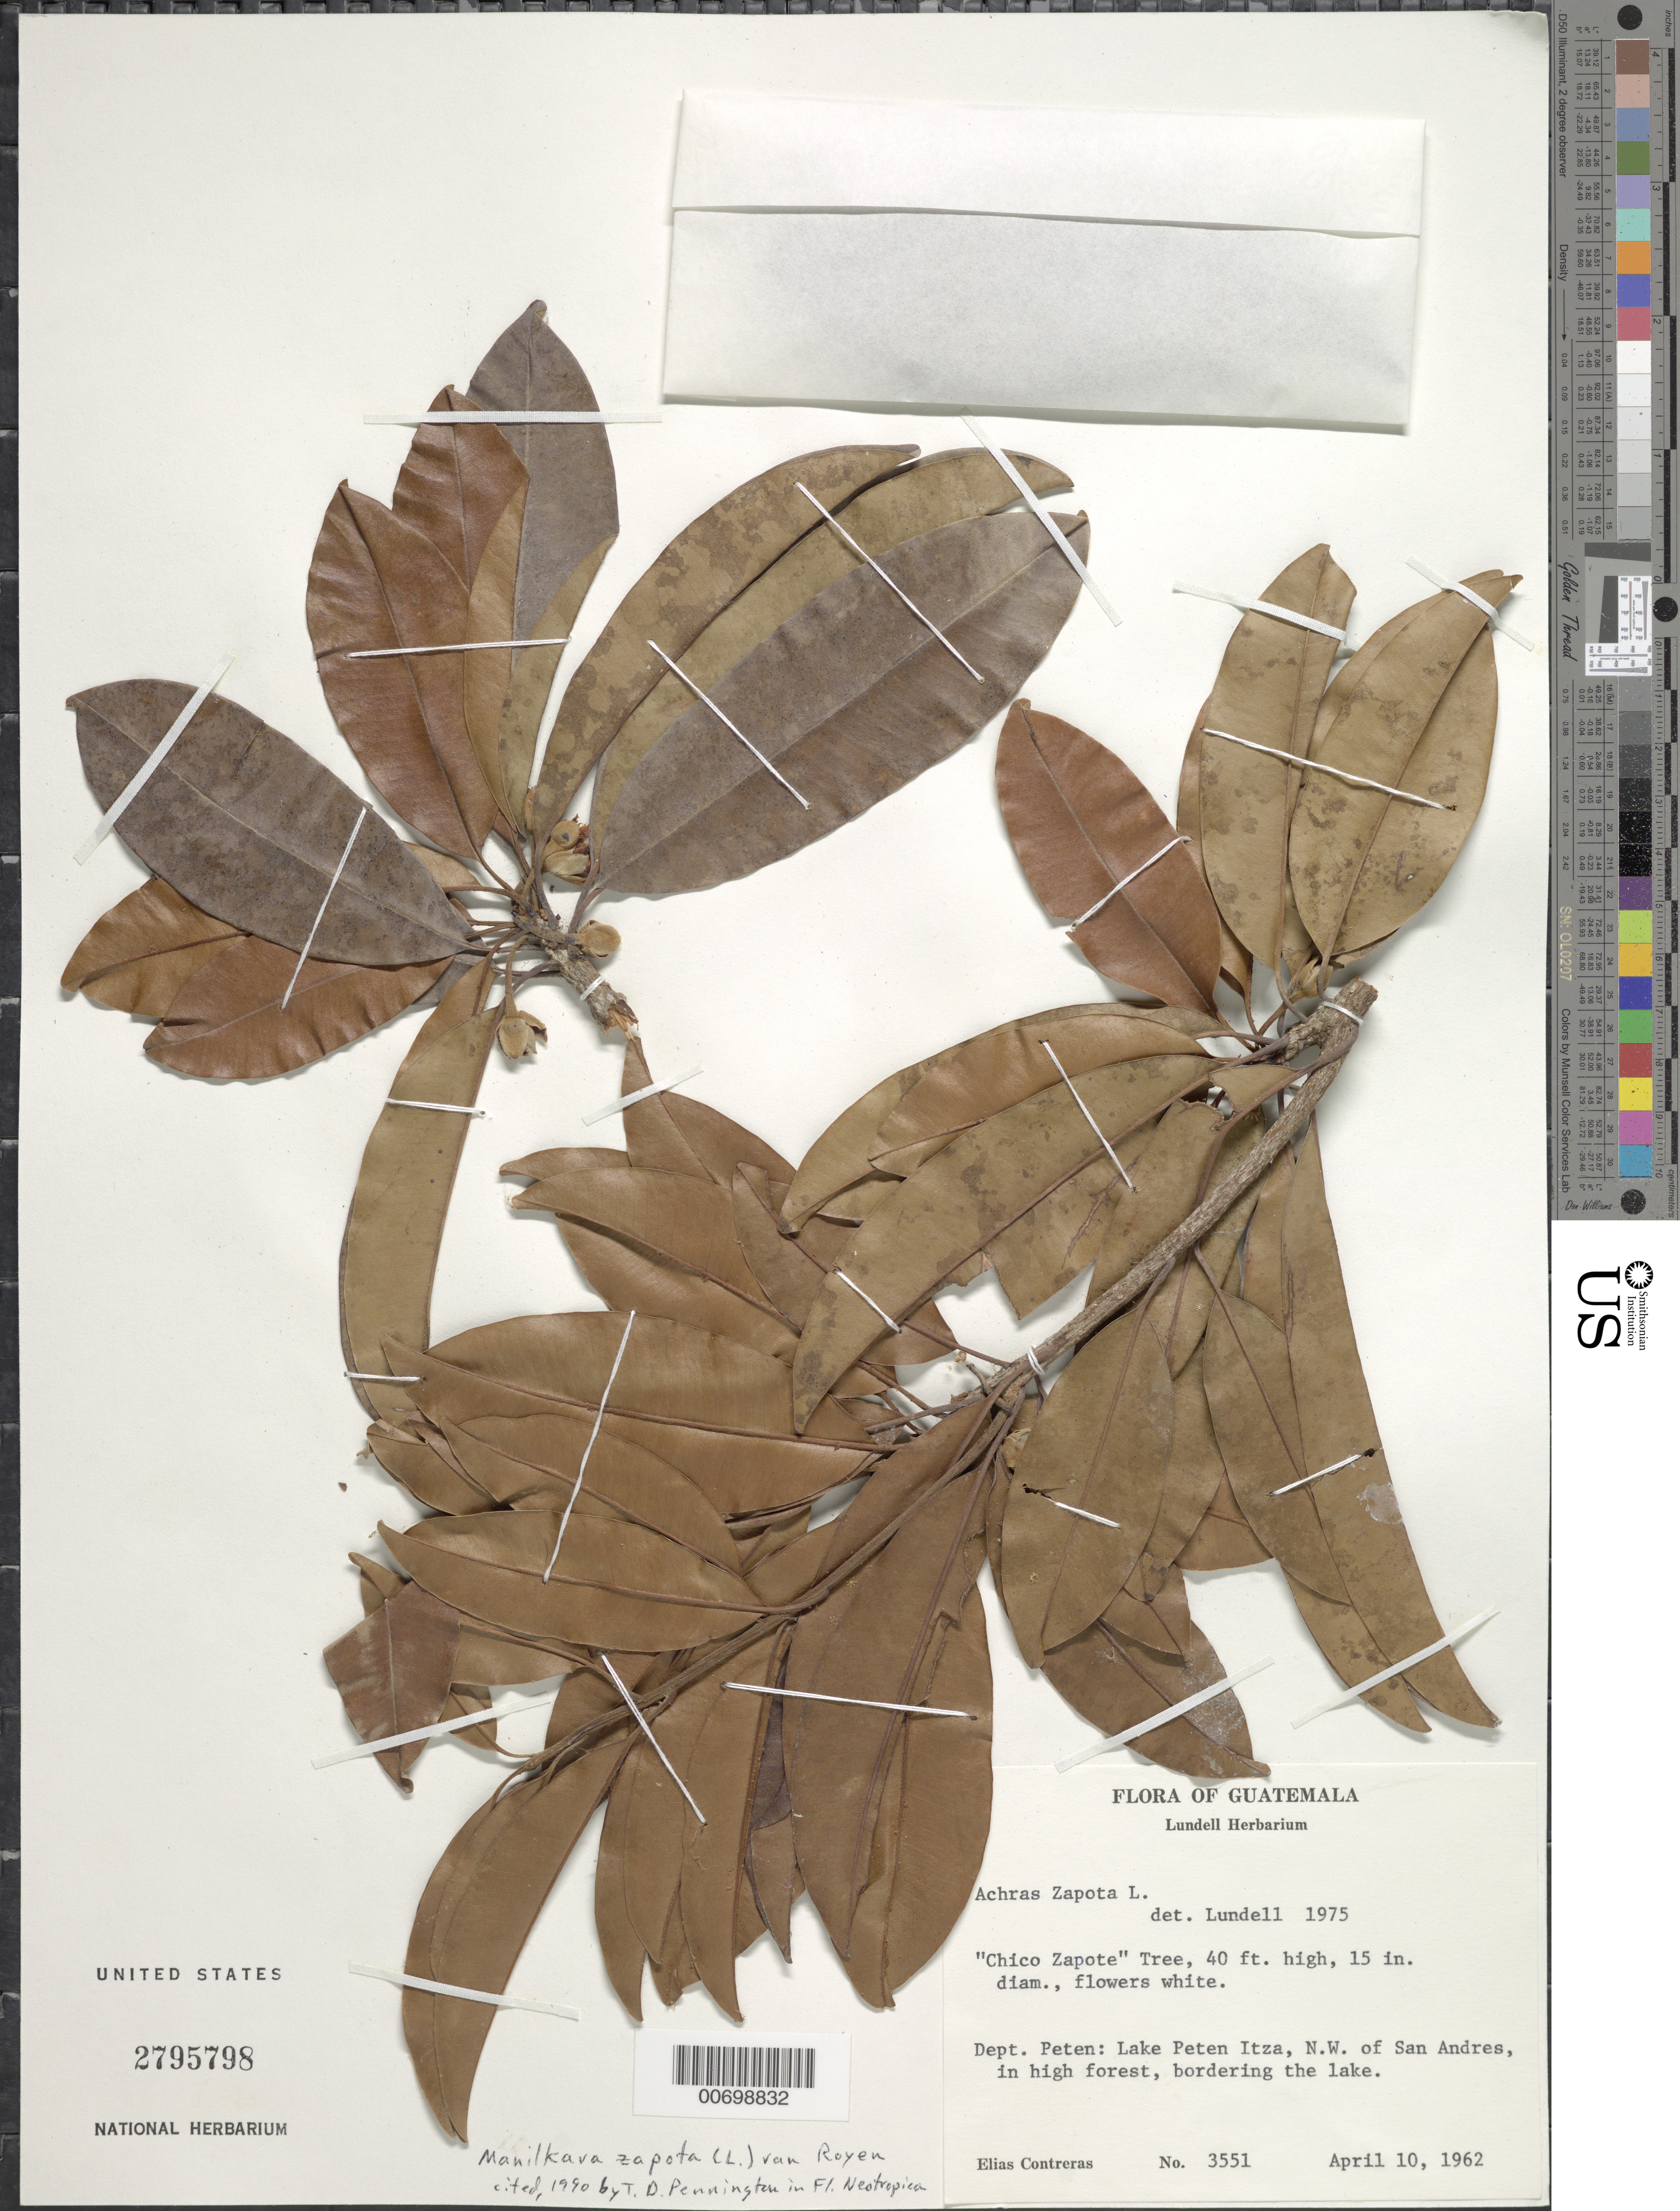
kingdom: Plantae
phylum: Tracheophyta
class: Magnoliopsida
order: Ericales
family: Sapotaceae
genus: Manilkara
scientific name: Manilkara zapota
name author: (L.) P. Royen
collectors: E. Contreras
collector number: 3551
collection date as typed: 10 Apr 1962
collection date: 1962-04-10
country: Guatemala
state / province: El Petén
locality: Lake Peten Itza, NW of San Andres I.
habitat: In high forest bordering the lake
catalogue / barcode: US 2795798